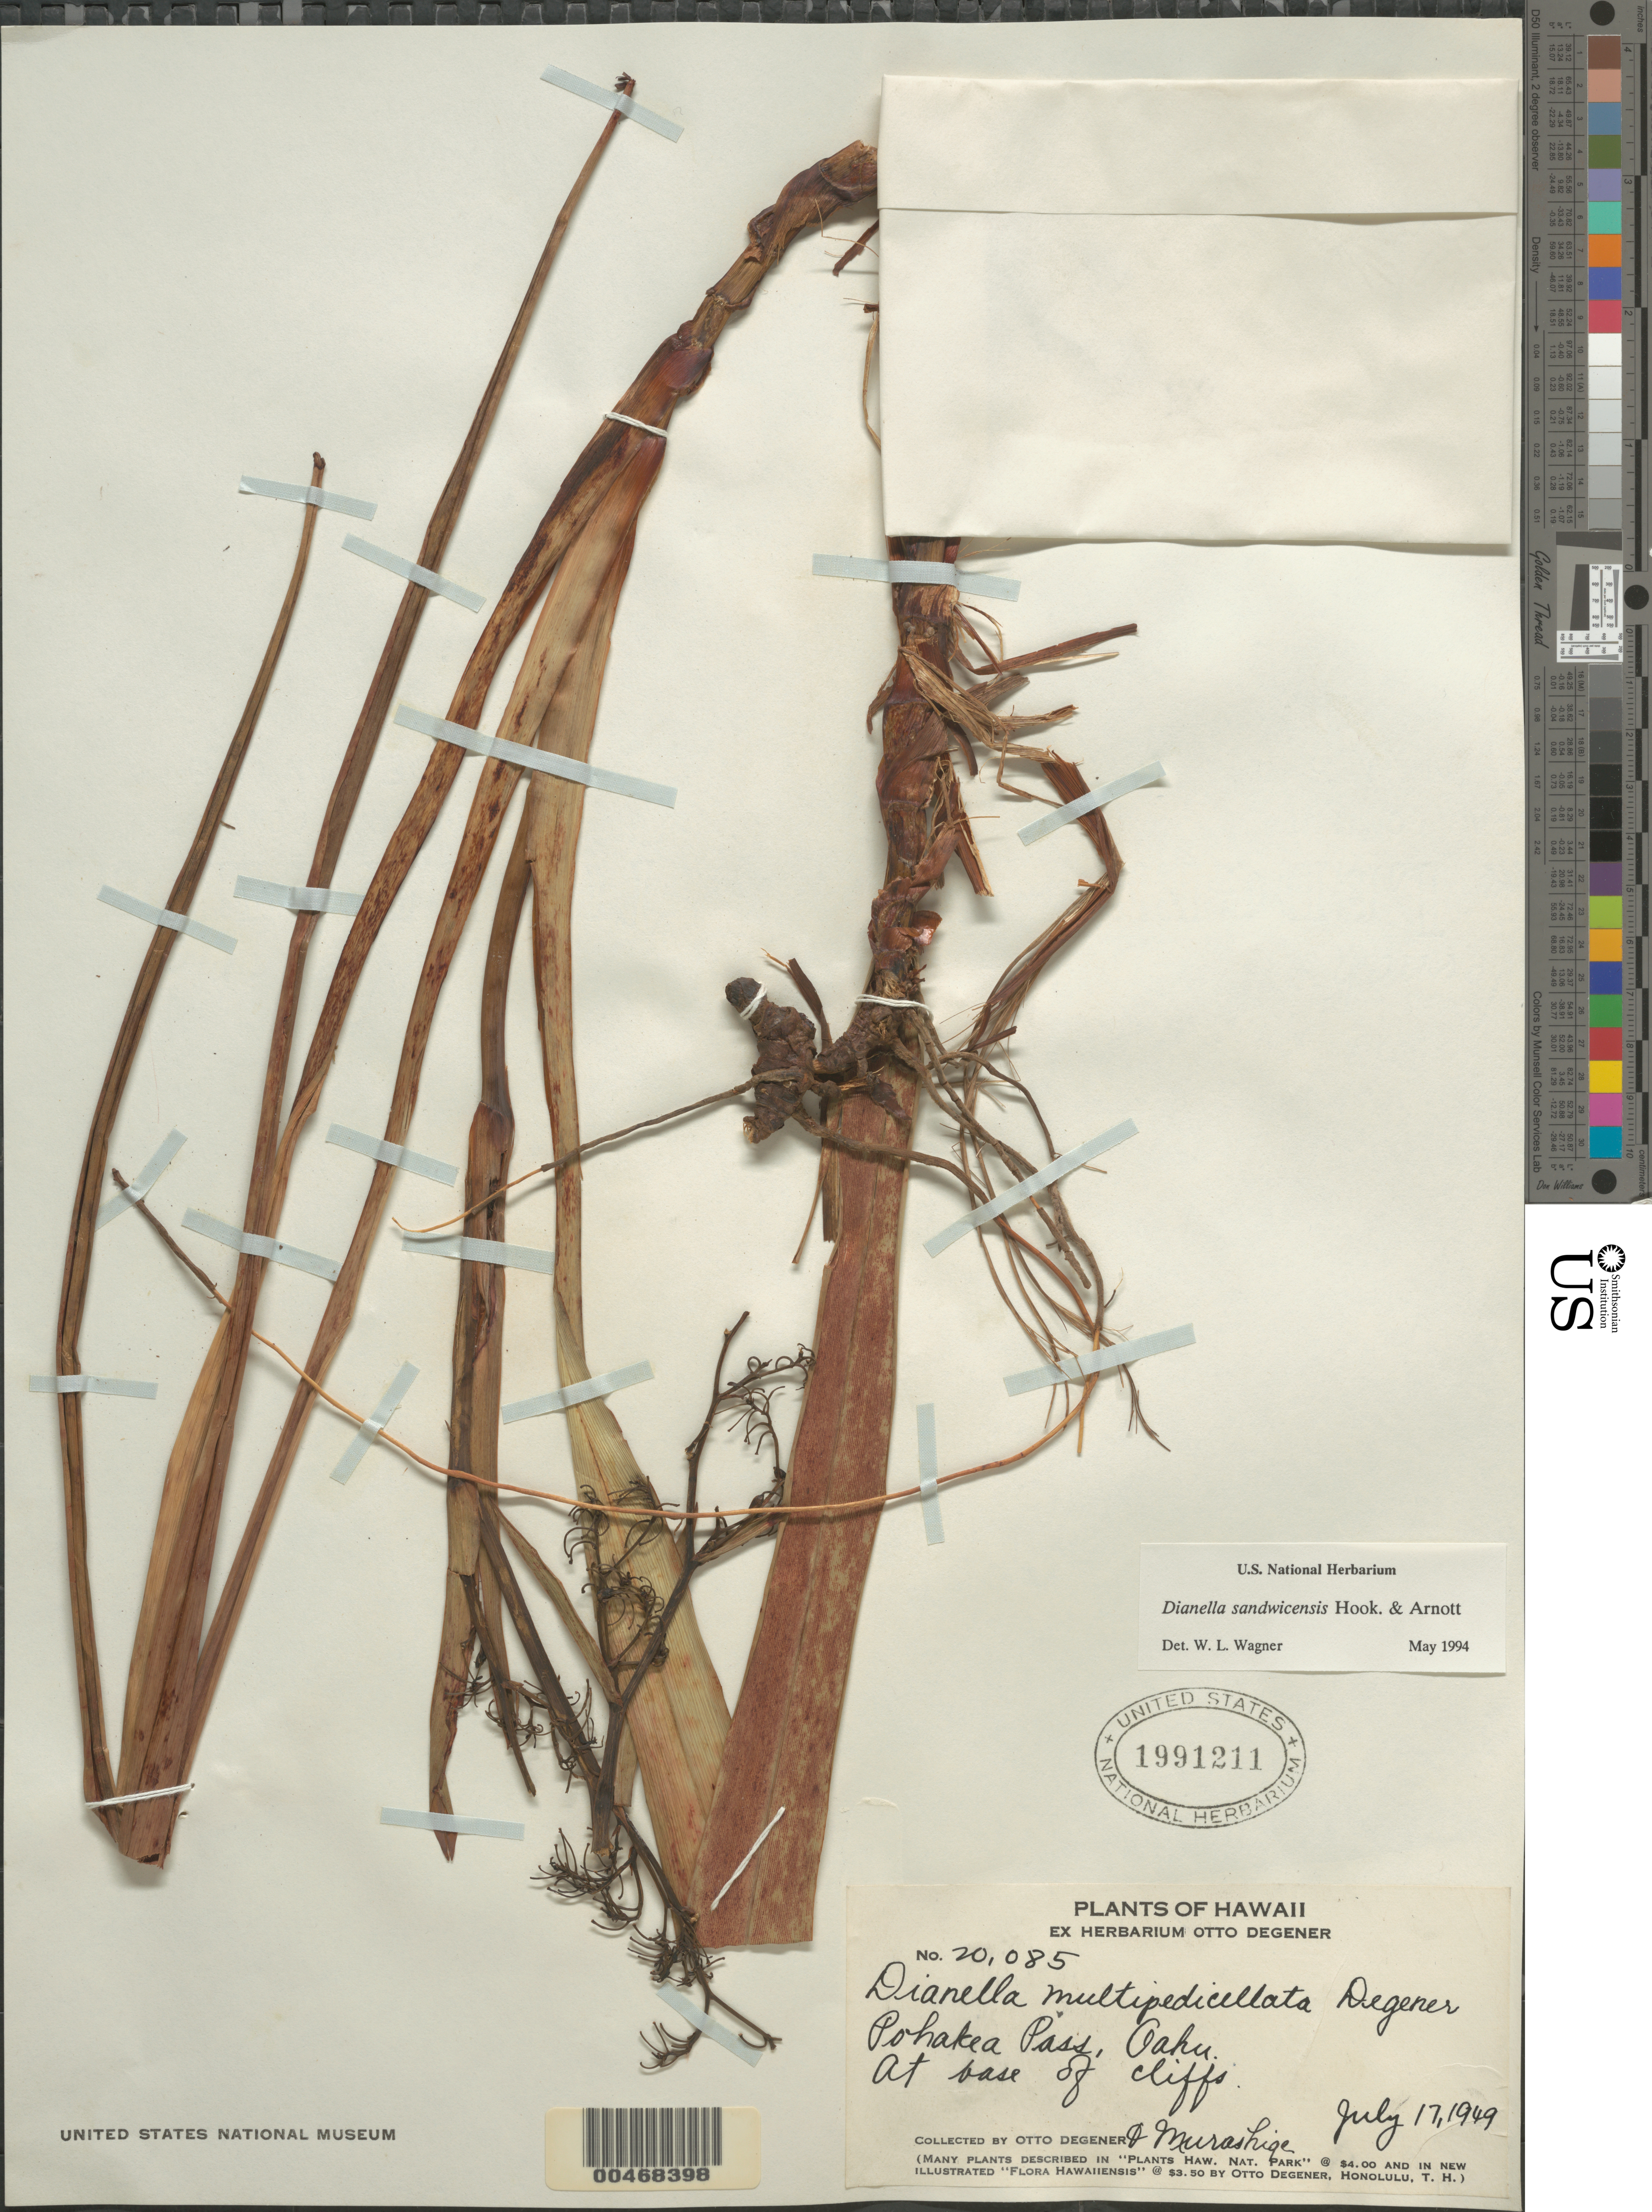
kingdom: Plantae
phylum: Tracheophyta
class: Liliopsida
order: Asparagales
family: Asphodelaceae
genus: Dianella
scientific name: Dianella sandwicensis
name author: Hook. & Arn.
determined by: Wagner, W. L., (BOT), Smithsonian Institution - National Museum of Natural History (UNITED STATES)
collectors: O. Degener & T. Murashige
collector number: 20085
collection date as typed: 17 Jul 1949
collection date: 1949-07-17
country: United States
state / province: Hawaii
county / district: Honolulu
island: Oahu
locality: Pohakea Pass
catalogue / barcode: US 1991211